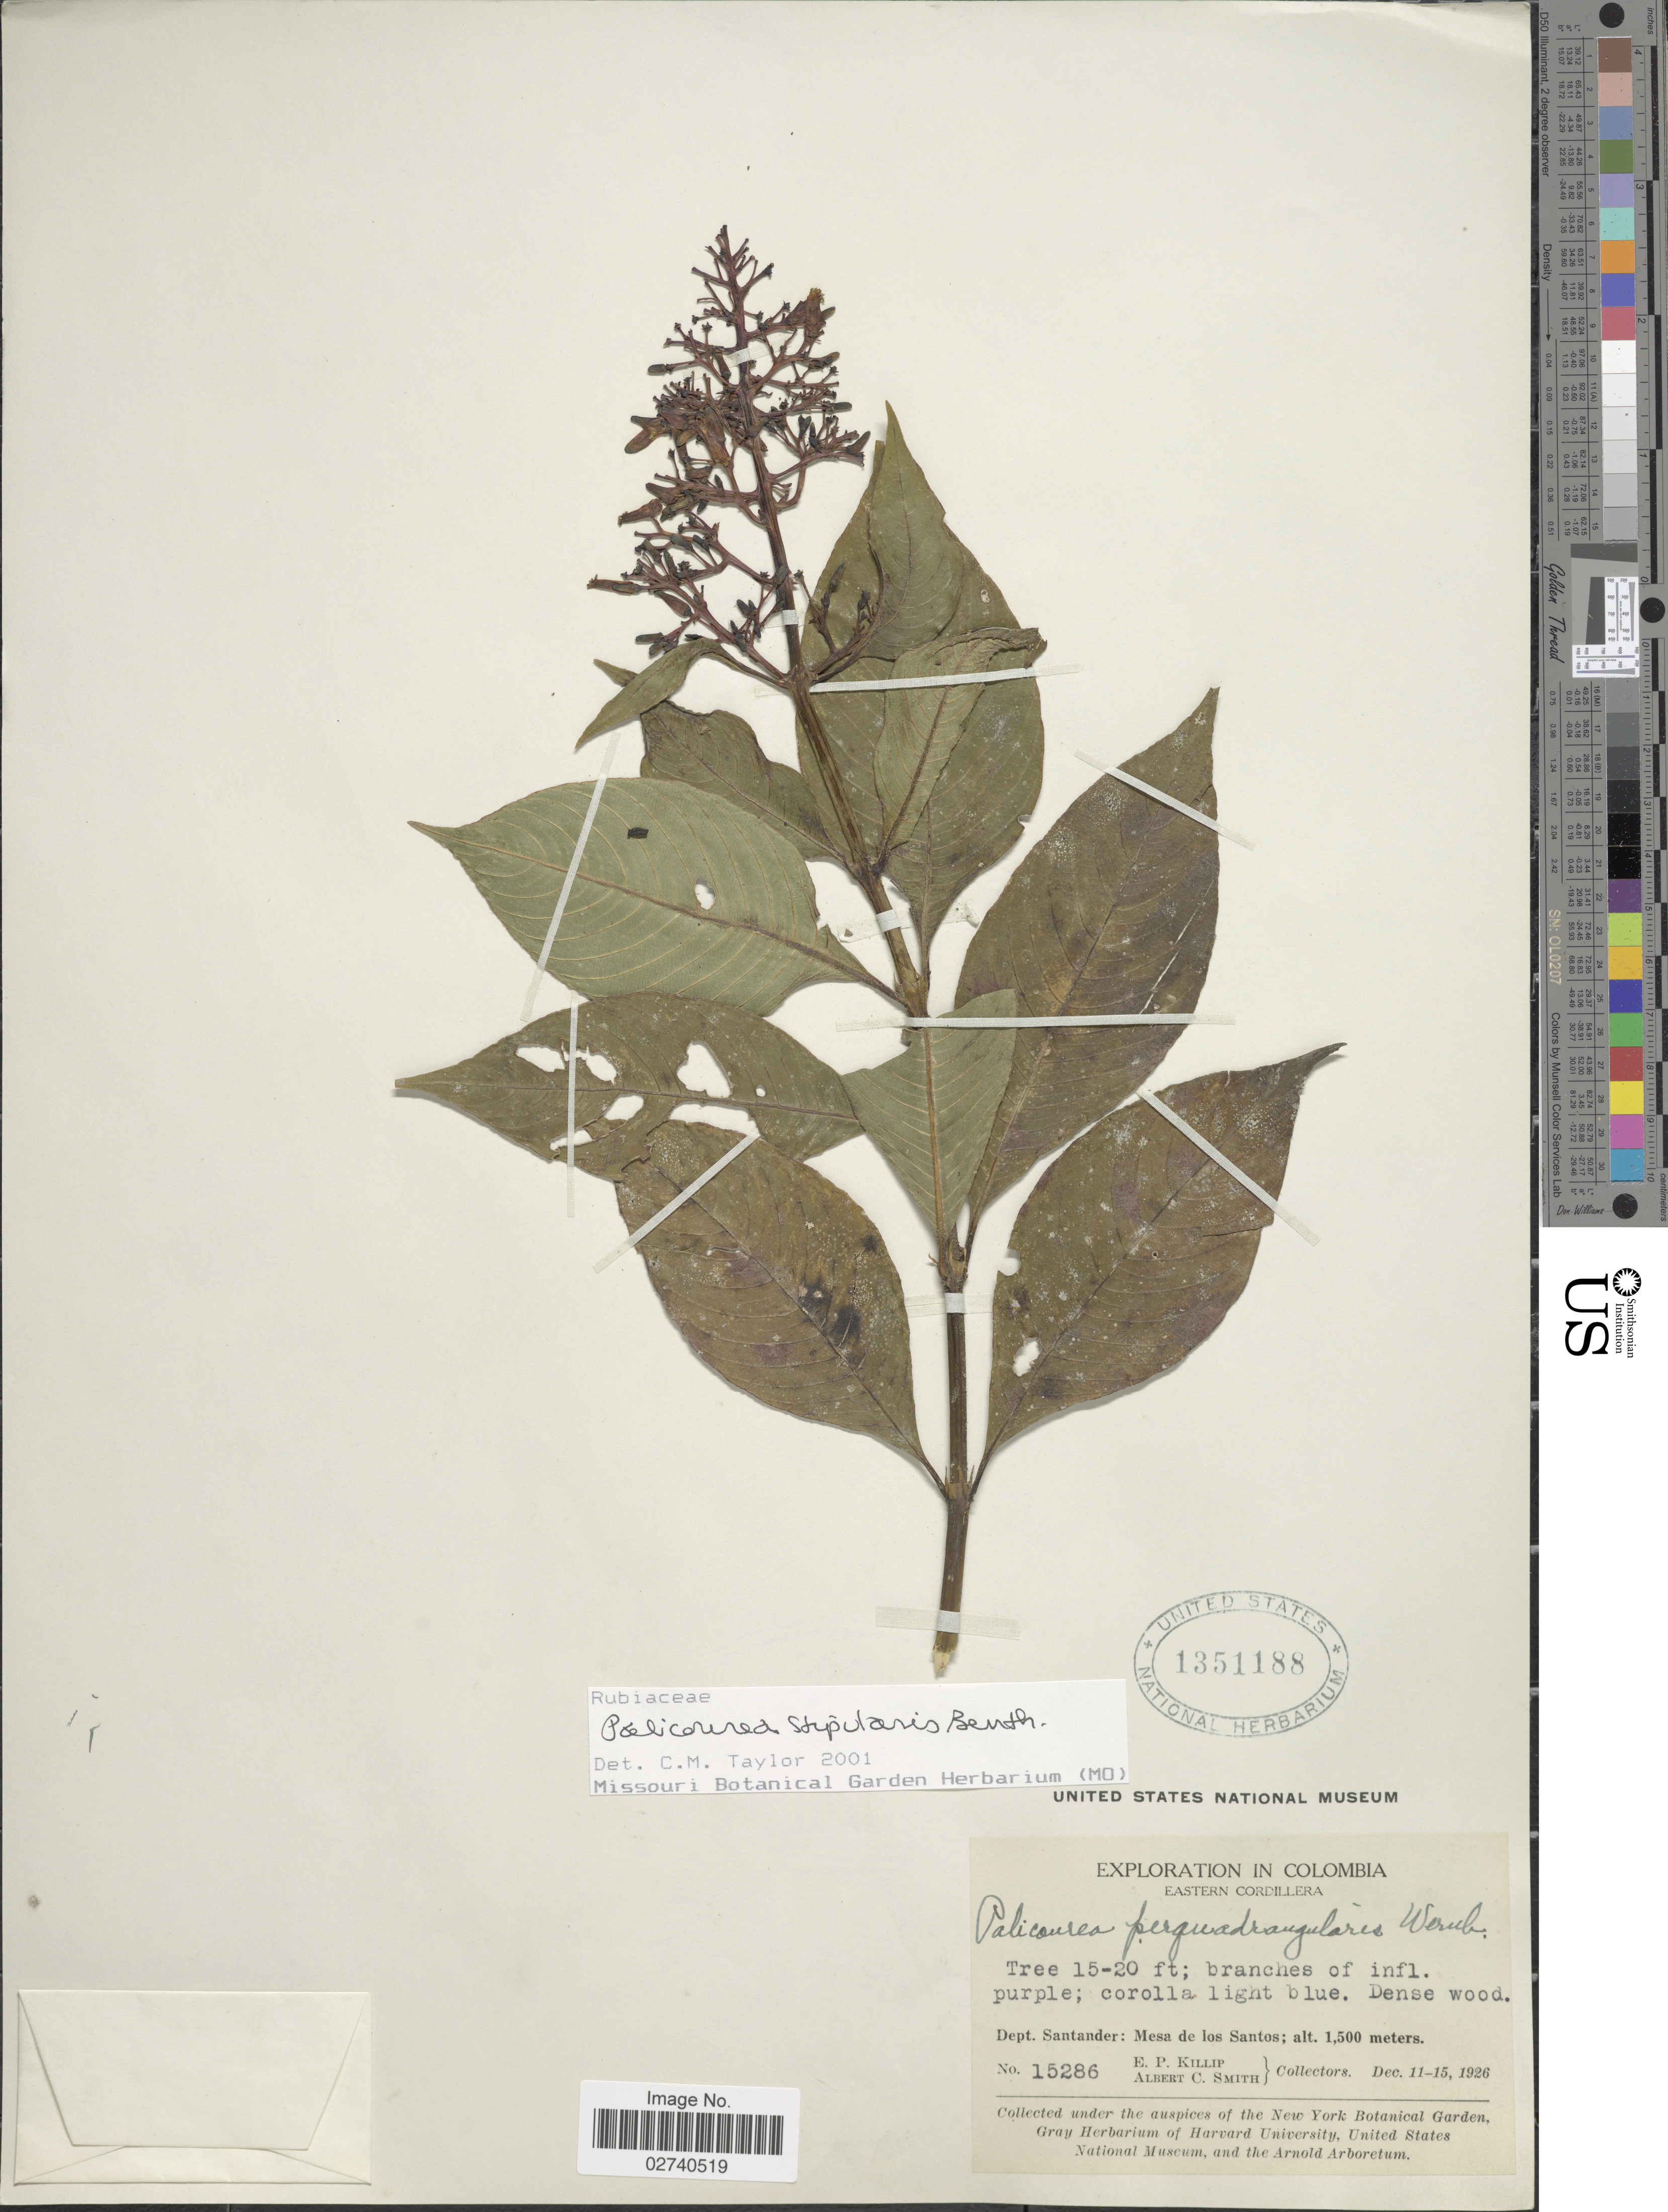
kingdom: Plantae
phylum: Tracheophyta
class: Magnoliopsida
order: Gentianales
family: Rubiaceae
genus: Palicourea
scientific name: Palicourea stipularis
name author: Benth.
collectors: E. P. Killip & A. C. Smith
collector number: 15286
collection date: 1926-12-11/1926-12-15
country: Colombia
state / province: Santander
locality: Eastern Cordillera. Dept. Santander: Mesa de los Santos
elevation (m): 1500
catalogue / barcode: US 1351188